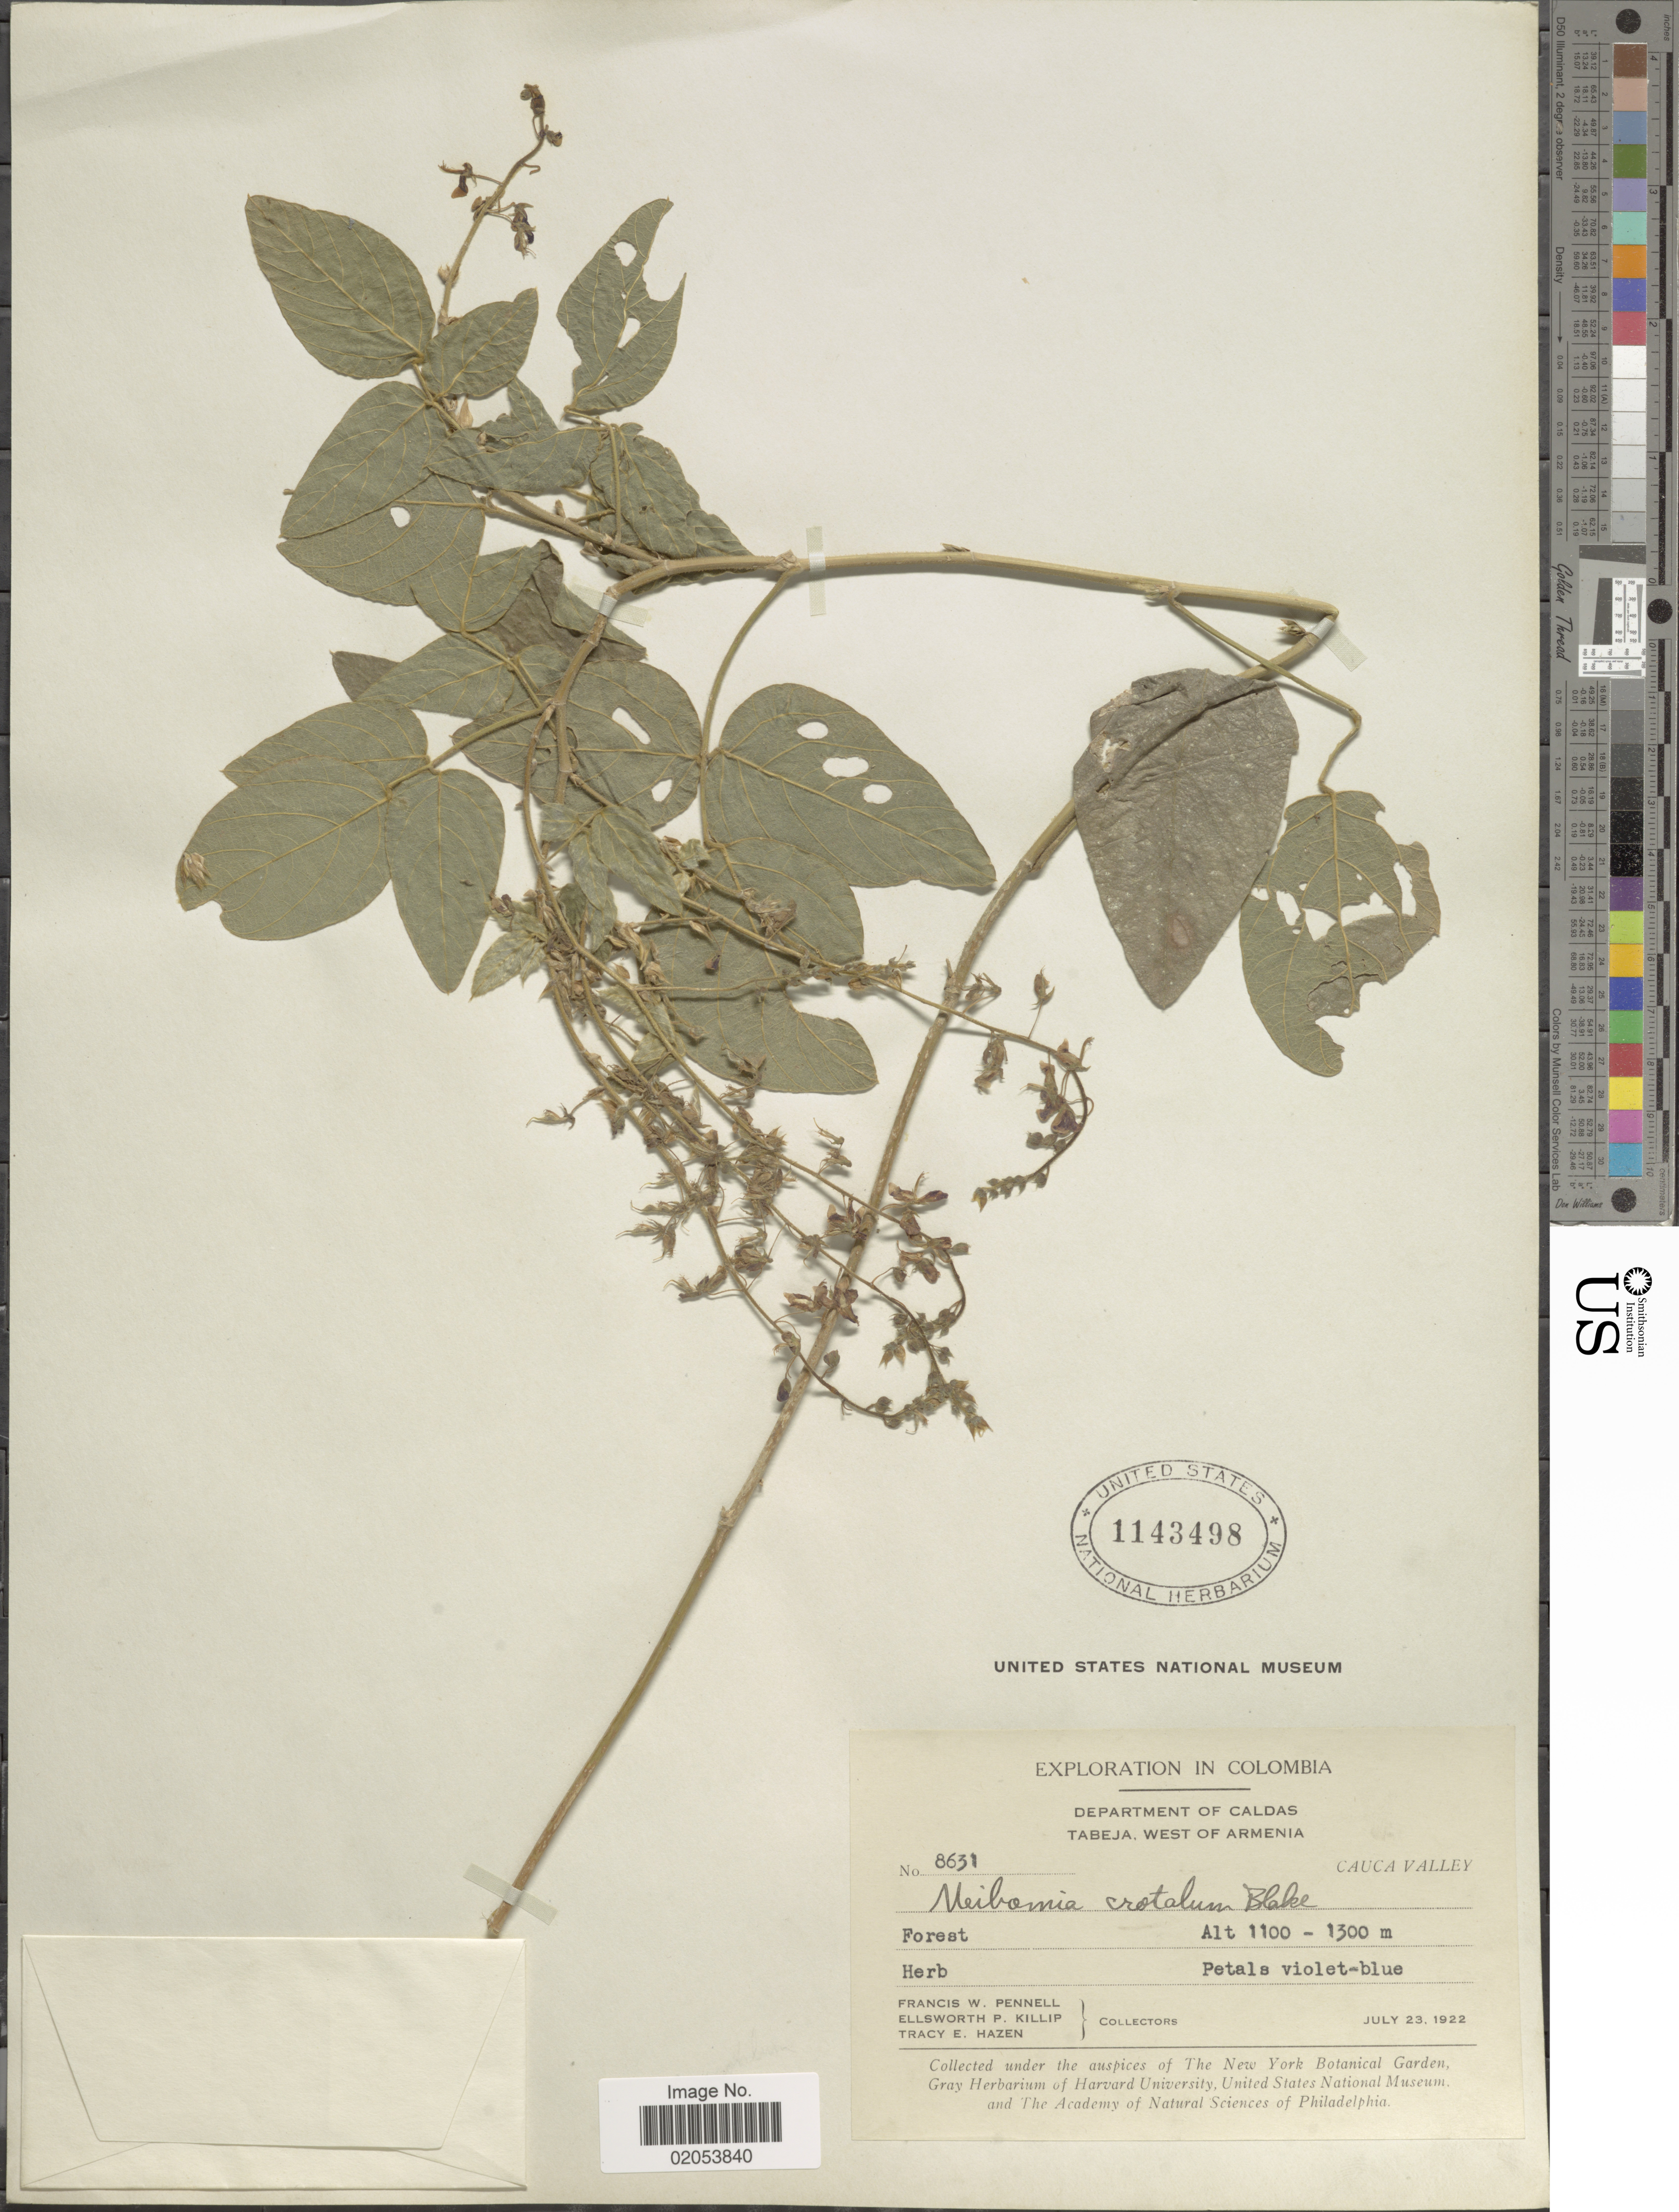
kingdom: Plantae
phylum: Tracheophyta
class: Magnoliopsida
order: Fabales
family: Fabaceae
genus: Desmodium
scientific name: Desmodium poeppigianum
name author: (Schindl.) J.F. Macbr.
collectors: F. W. Pennell, E. P. Killip & T. E. Hazen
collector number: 8631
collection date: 1922-07-23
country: Colombia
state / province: Caldas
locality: Department of Caldas. Tabeja, west of Armenia. Cauca Valley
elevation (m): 1100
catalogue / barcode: US 1143498